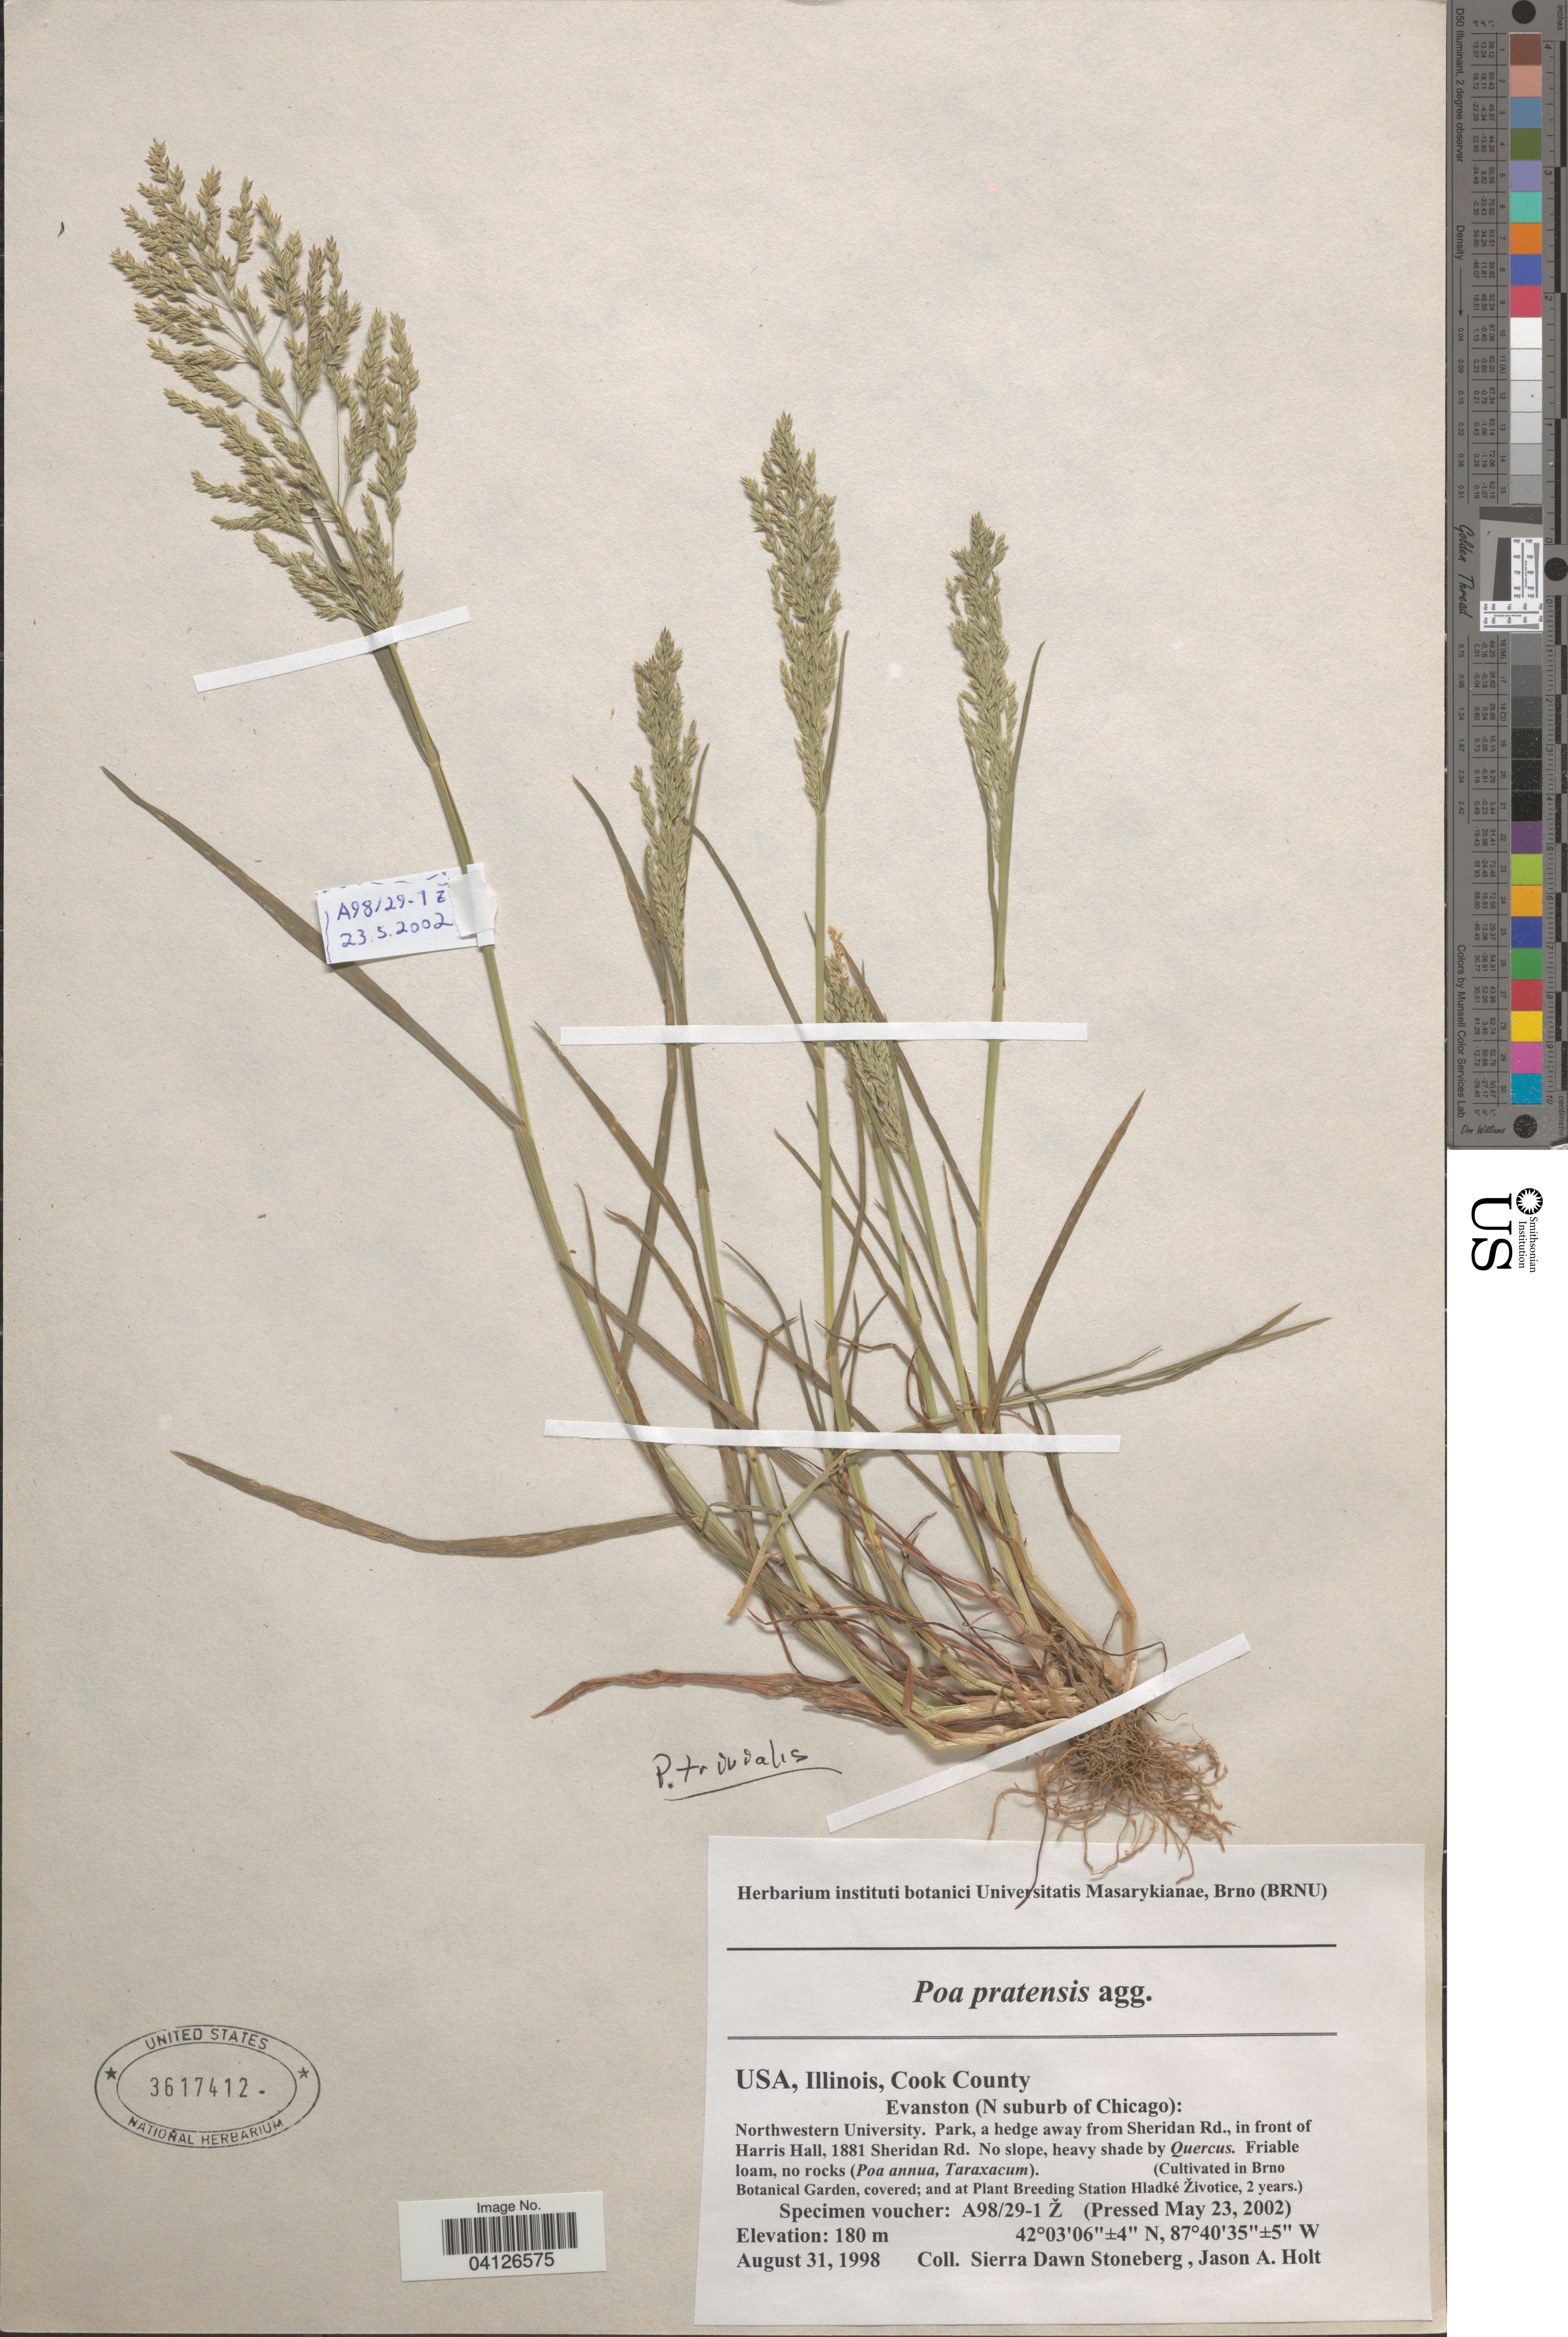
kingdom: Plantae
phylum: Tracheophyta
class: Liliopsida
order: Poales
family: Poaceae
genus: Poa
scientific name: Poa pratensis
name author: L.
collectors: Ex herb. instituti botanici Universitatis Masarykianae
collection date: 2002-05-23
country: Czechia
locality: In Brno Botanical Garden, covered; and at Plant Breeding Station Hladké Životice, 2 years).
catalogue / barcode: US 3617412